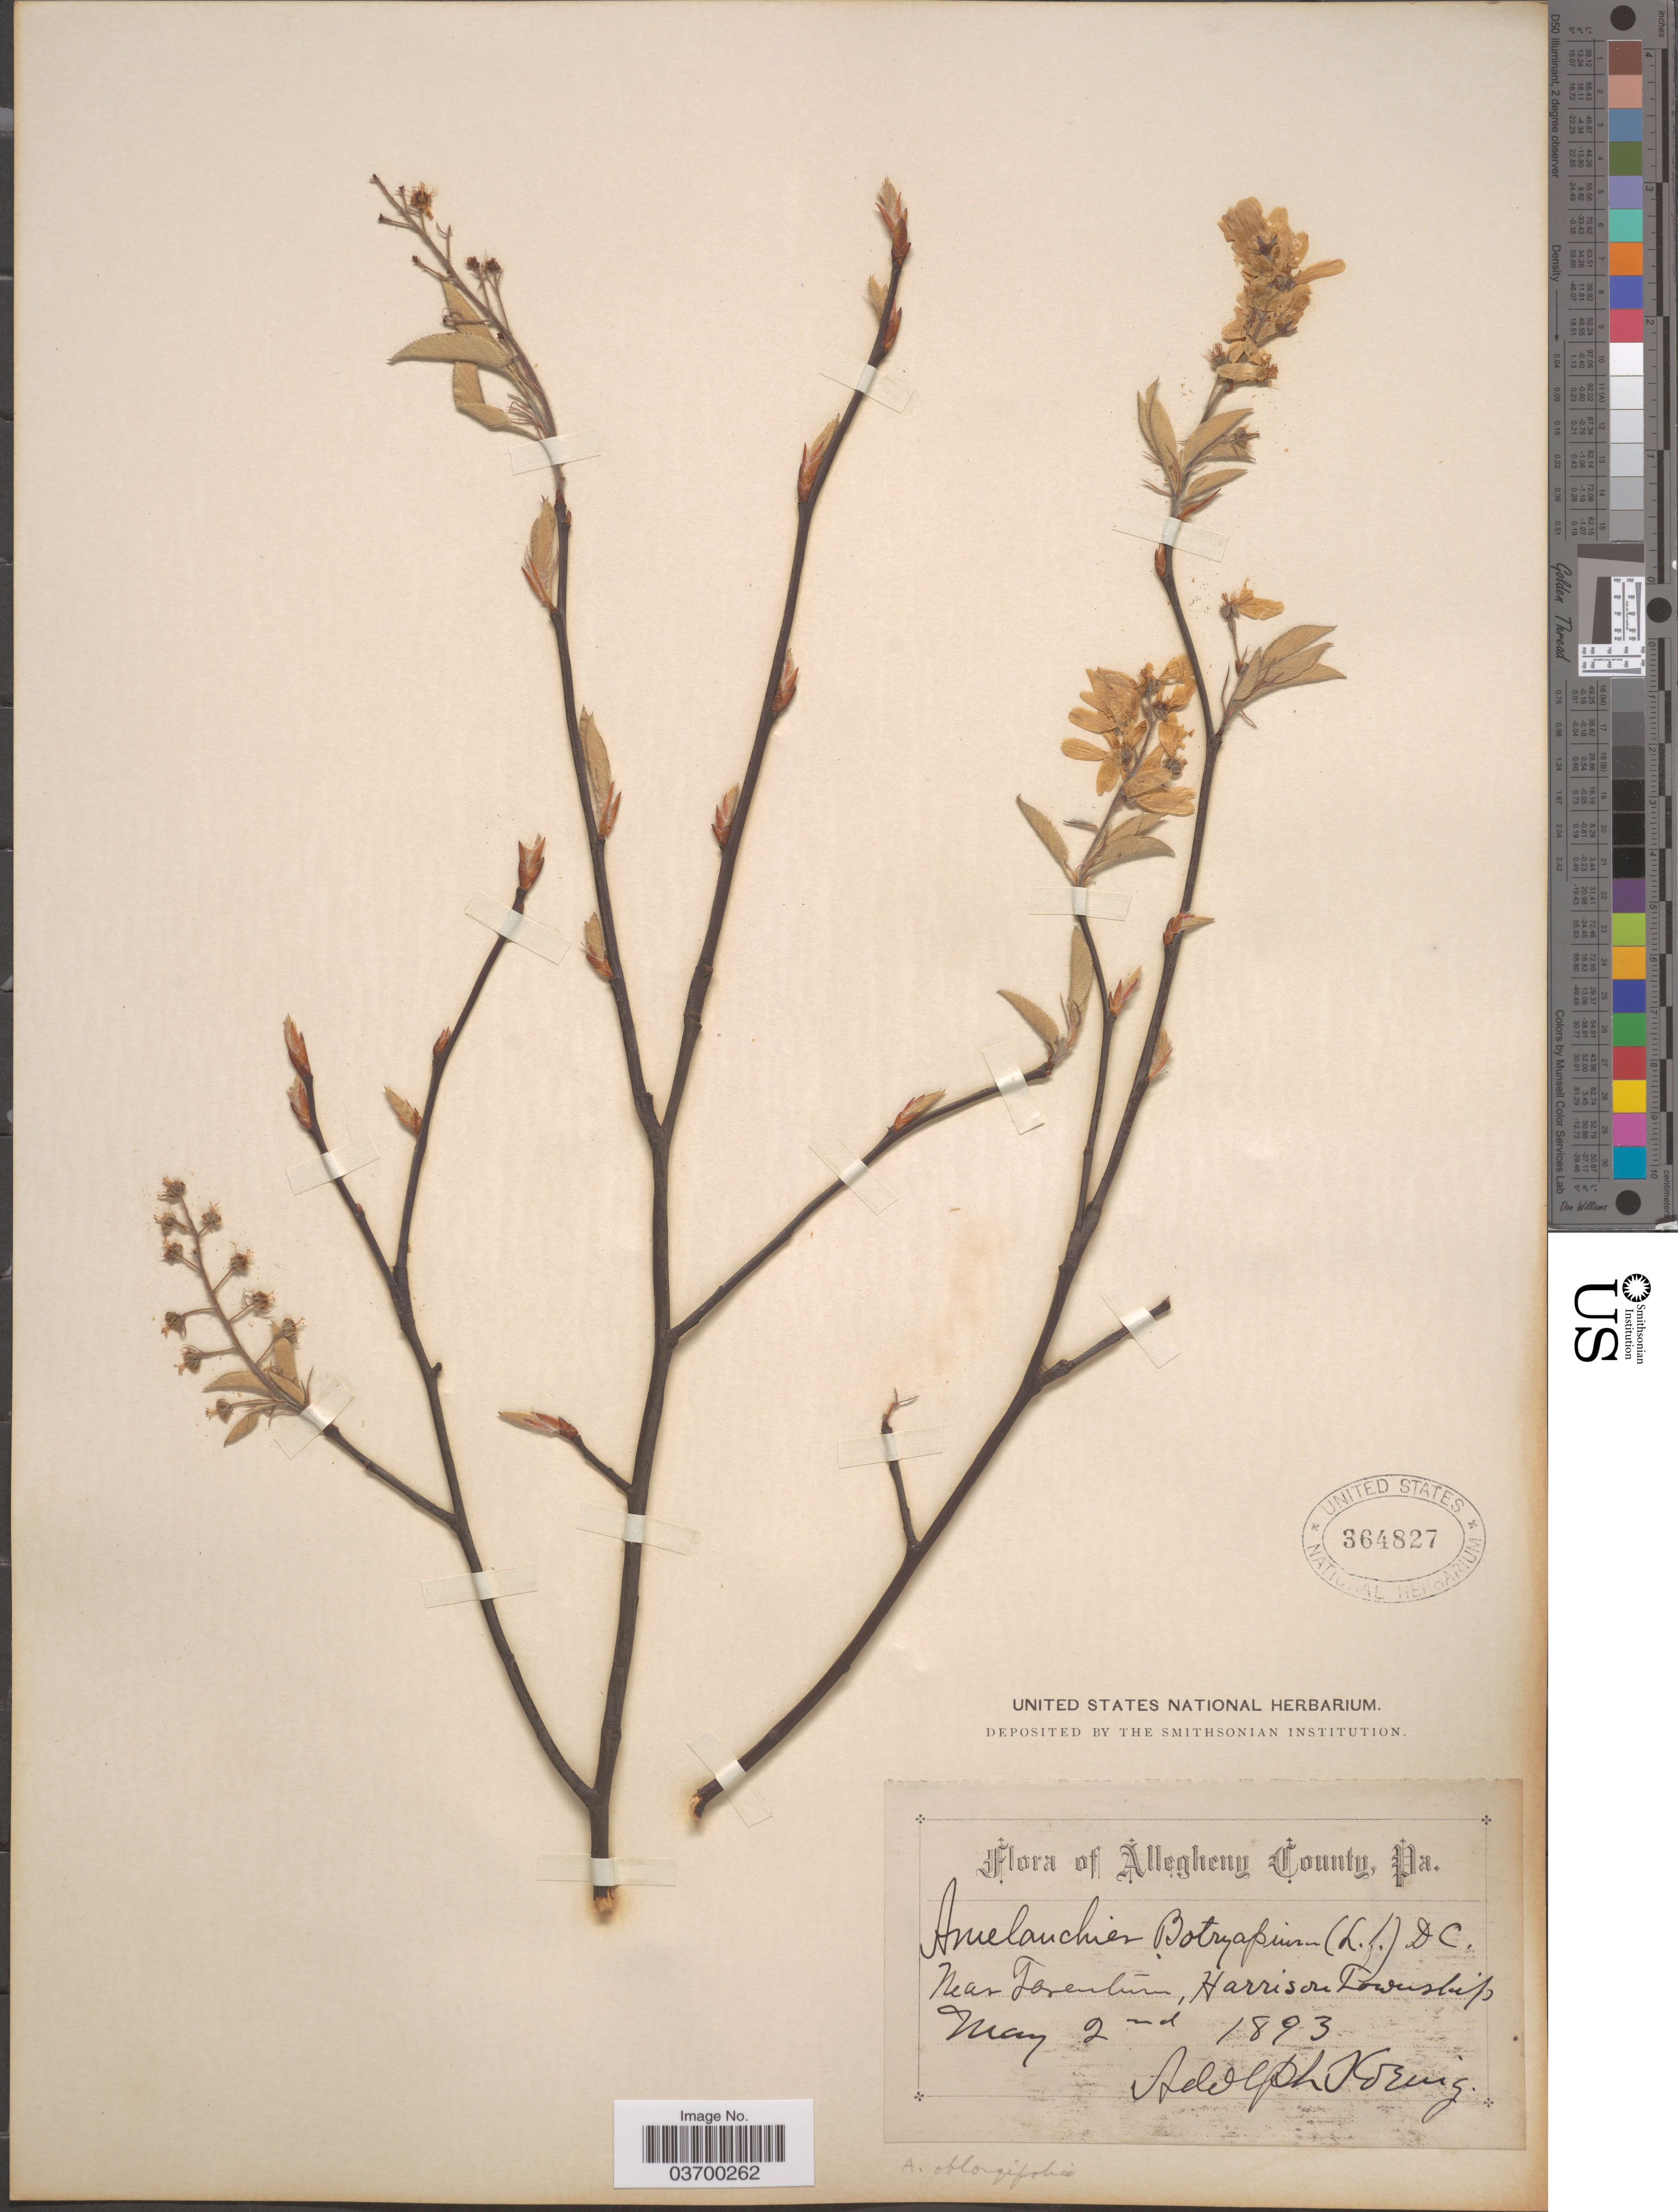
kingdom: Plantae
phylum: Tracheophyta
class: Magnoliopsida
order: Rosales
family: Rosaceae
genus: Amelanchier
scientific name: Amelanchier botryapium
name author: DC.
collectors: A. Koenig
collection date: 1893-05-02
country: United States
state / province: Pennsylvania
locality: Allegheny County. Near Tarentum, Harrison Township.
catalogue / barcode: US 364827